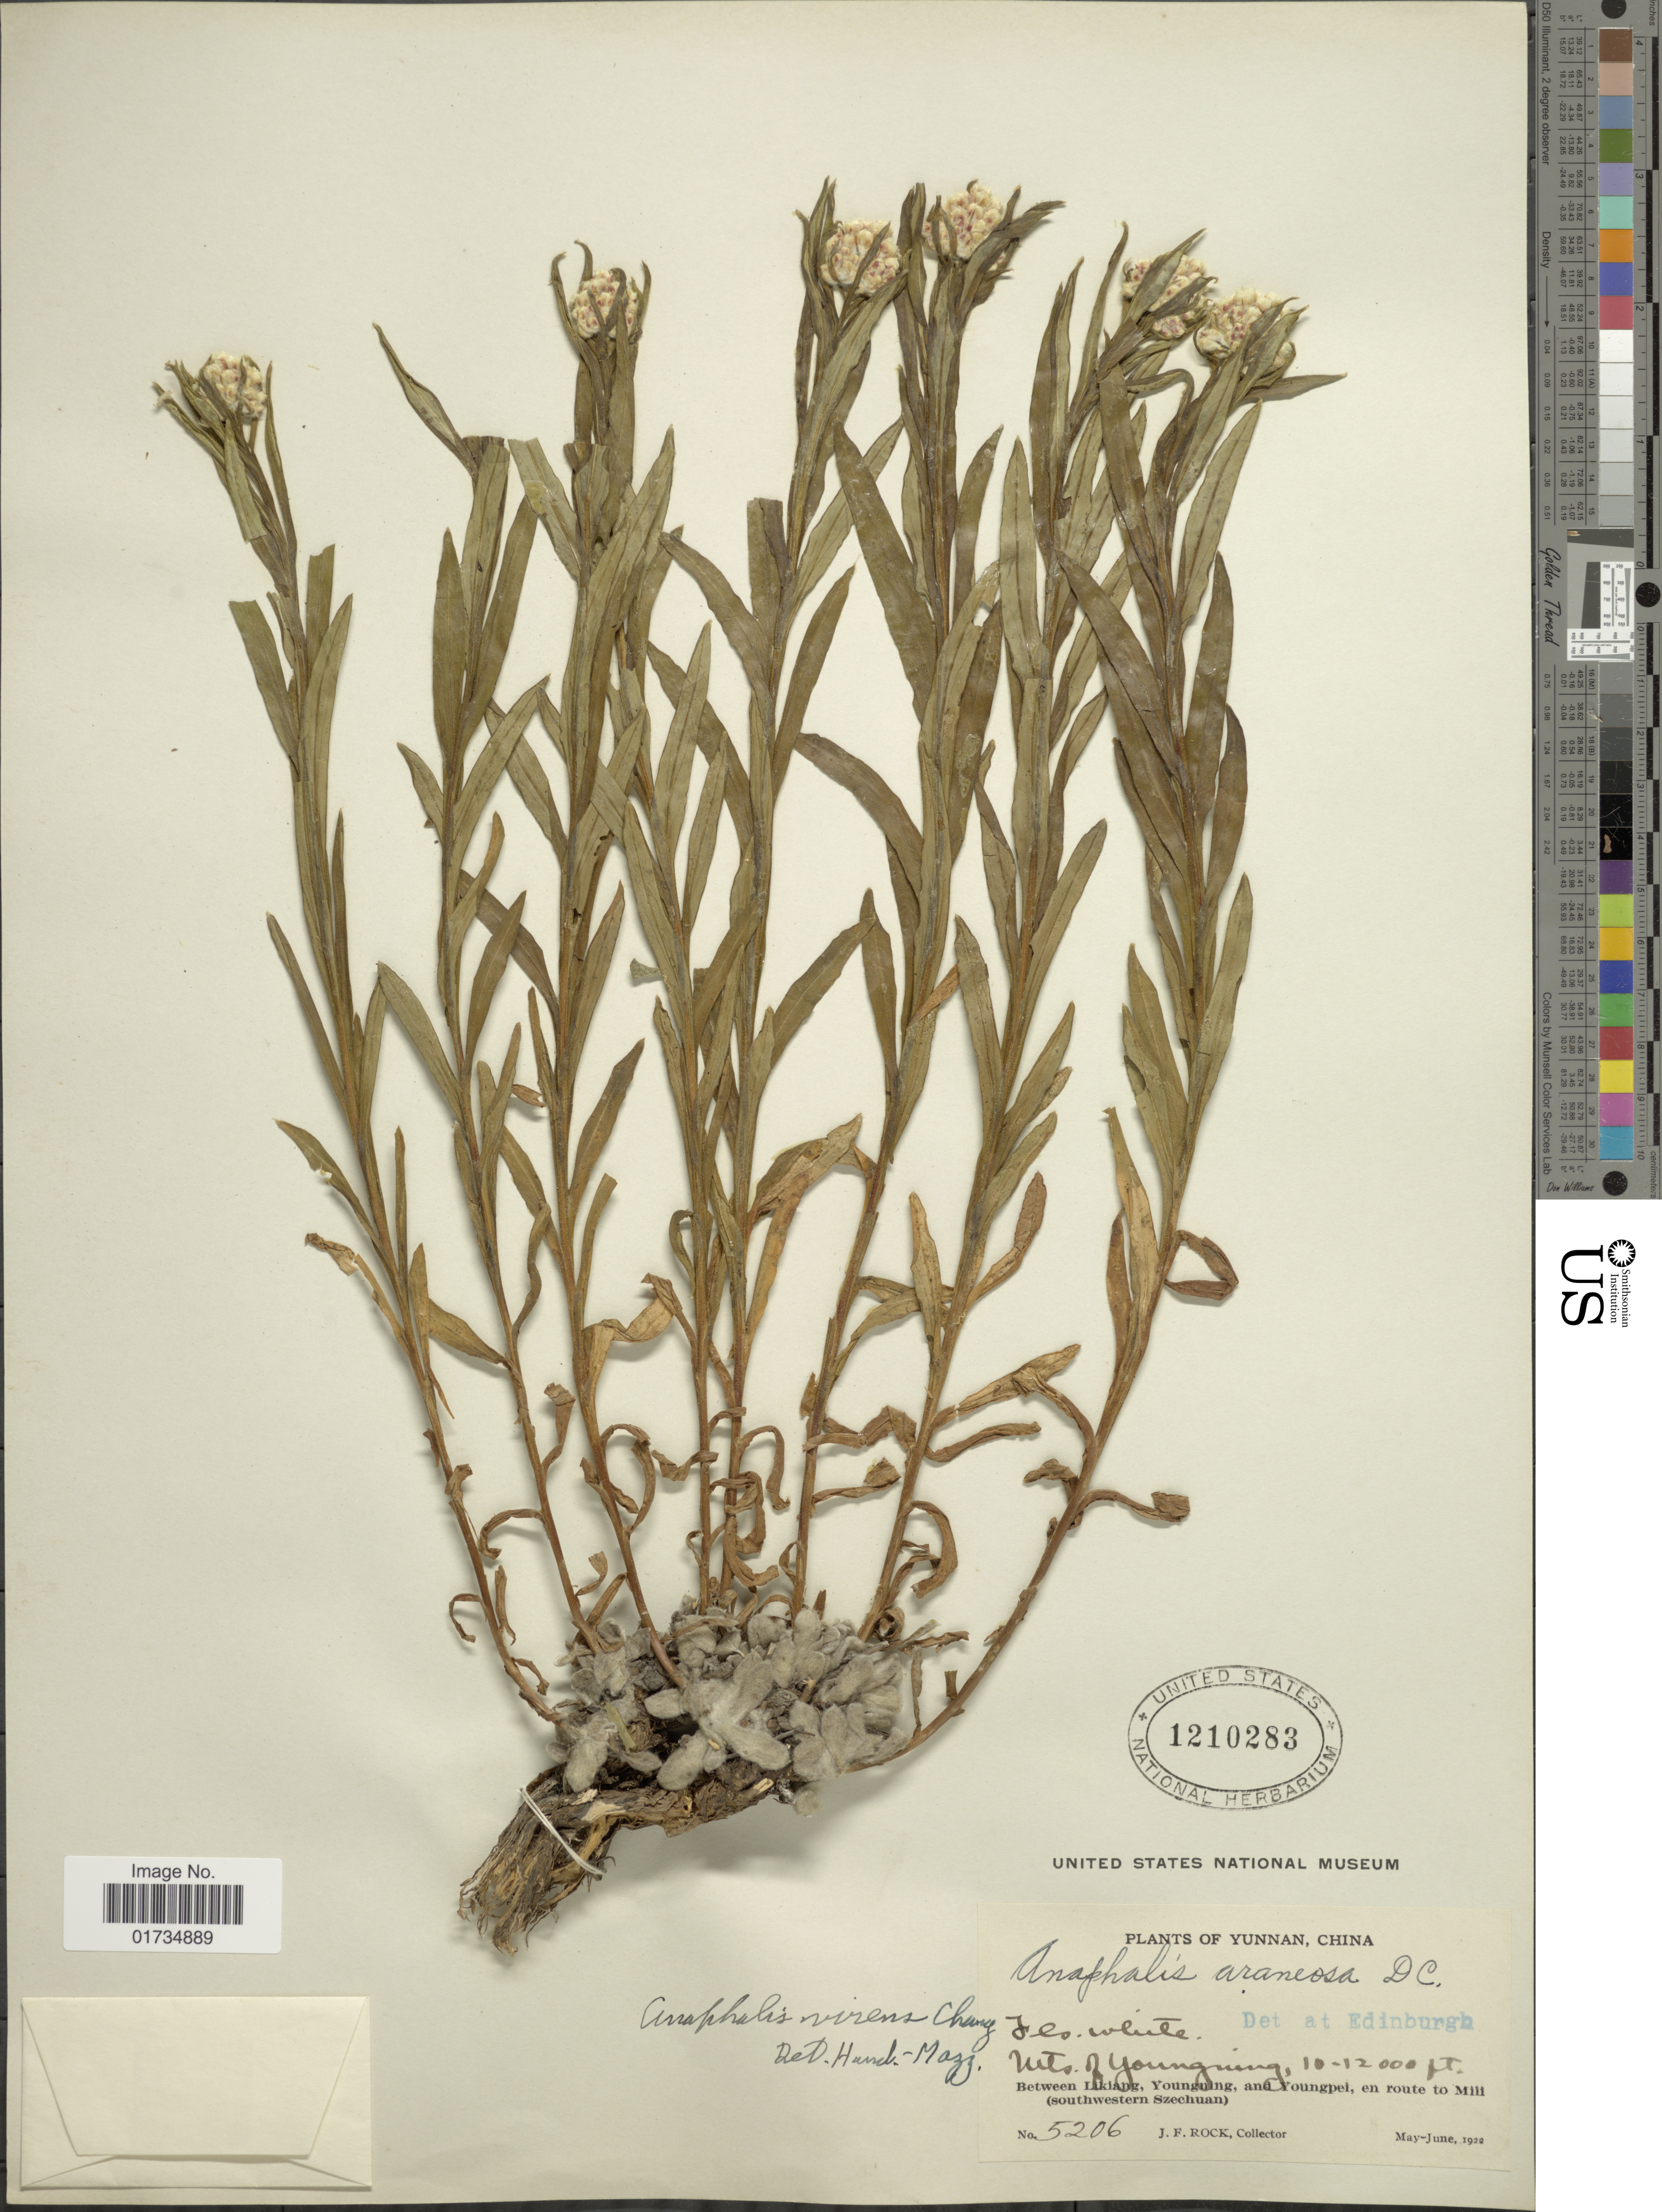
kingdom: Plantae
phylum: Tracheophyta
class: Magnoliopsida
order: Asterales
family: Asteraceae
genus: Anaphalis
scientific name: Anaphalis virens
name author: C.C. Chang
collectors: J. Rock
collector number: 5206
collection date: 1922-05/1922-06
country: China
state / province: Yunnan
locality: Yunnan, China. Mts. of Youngning, Between Likian, Youngning, and Youngpeim en route to Mili (southwestern Szechuan)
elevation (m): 3048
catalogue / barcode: US 1210283